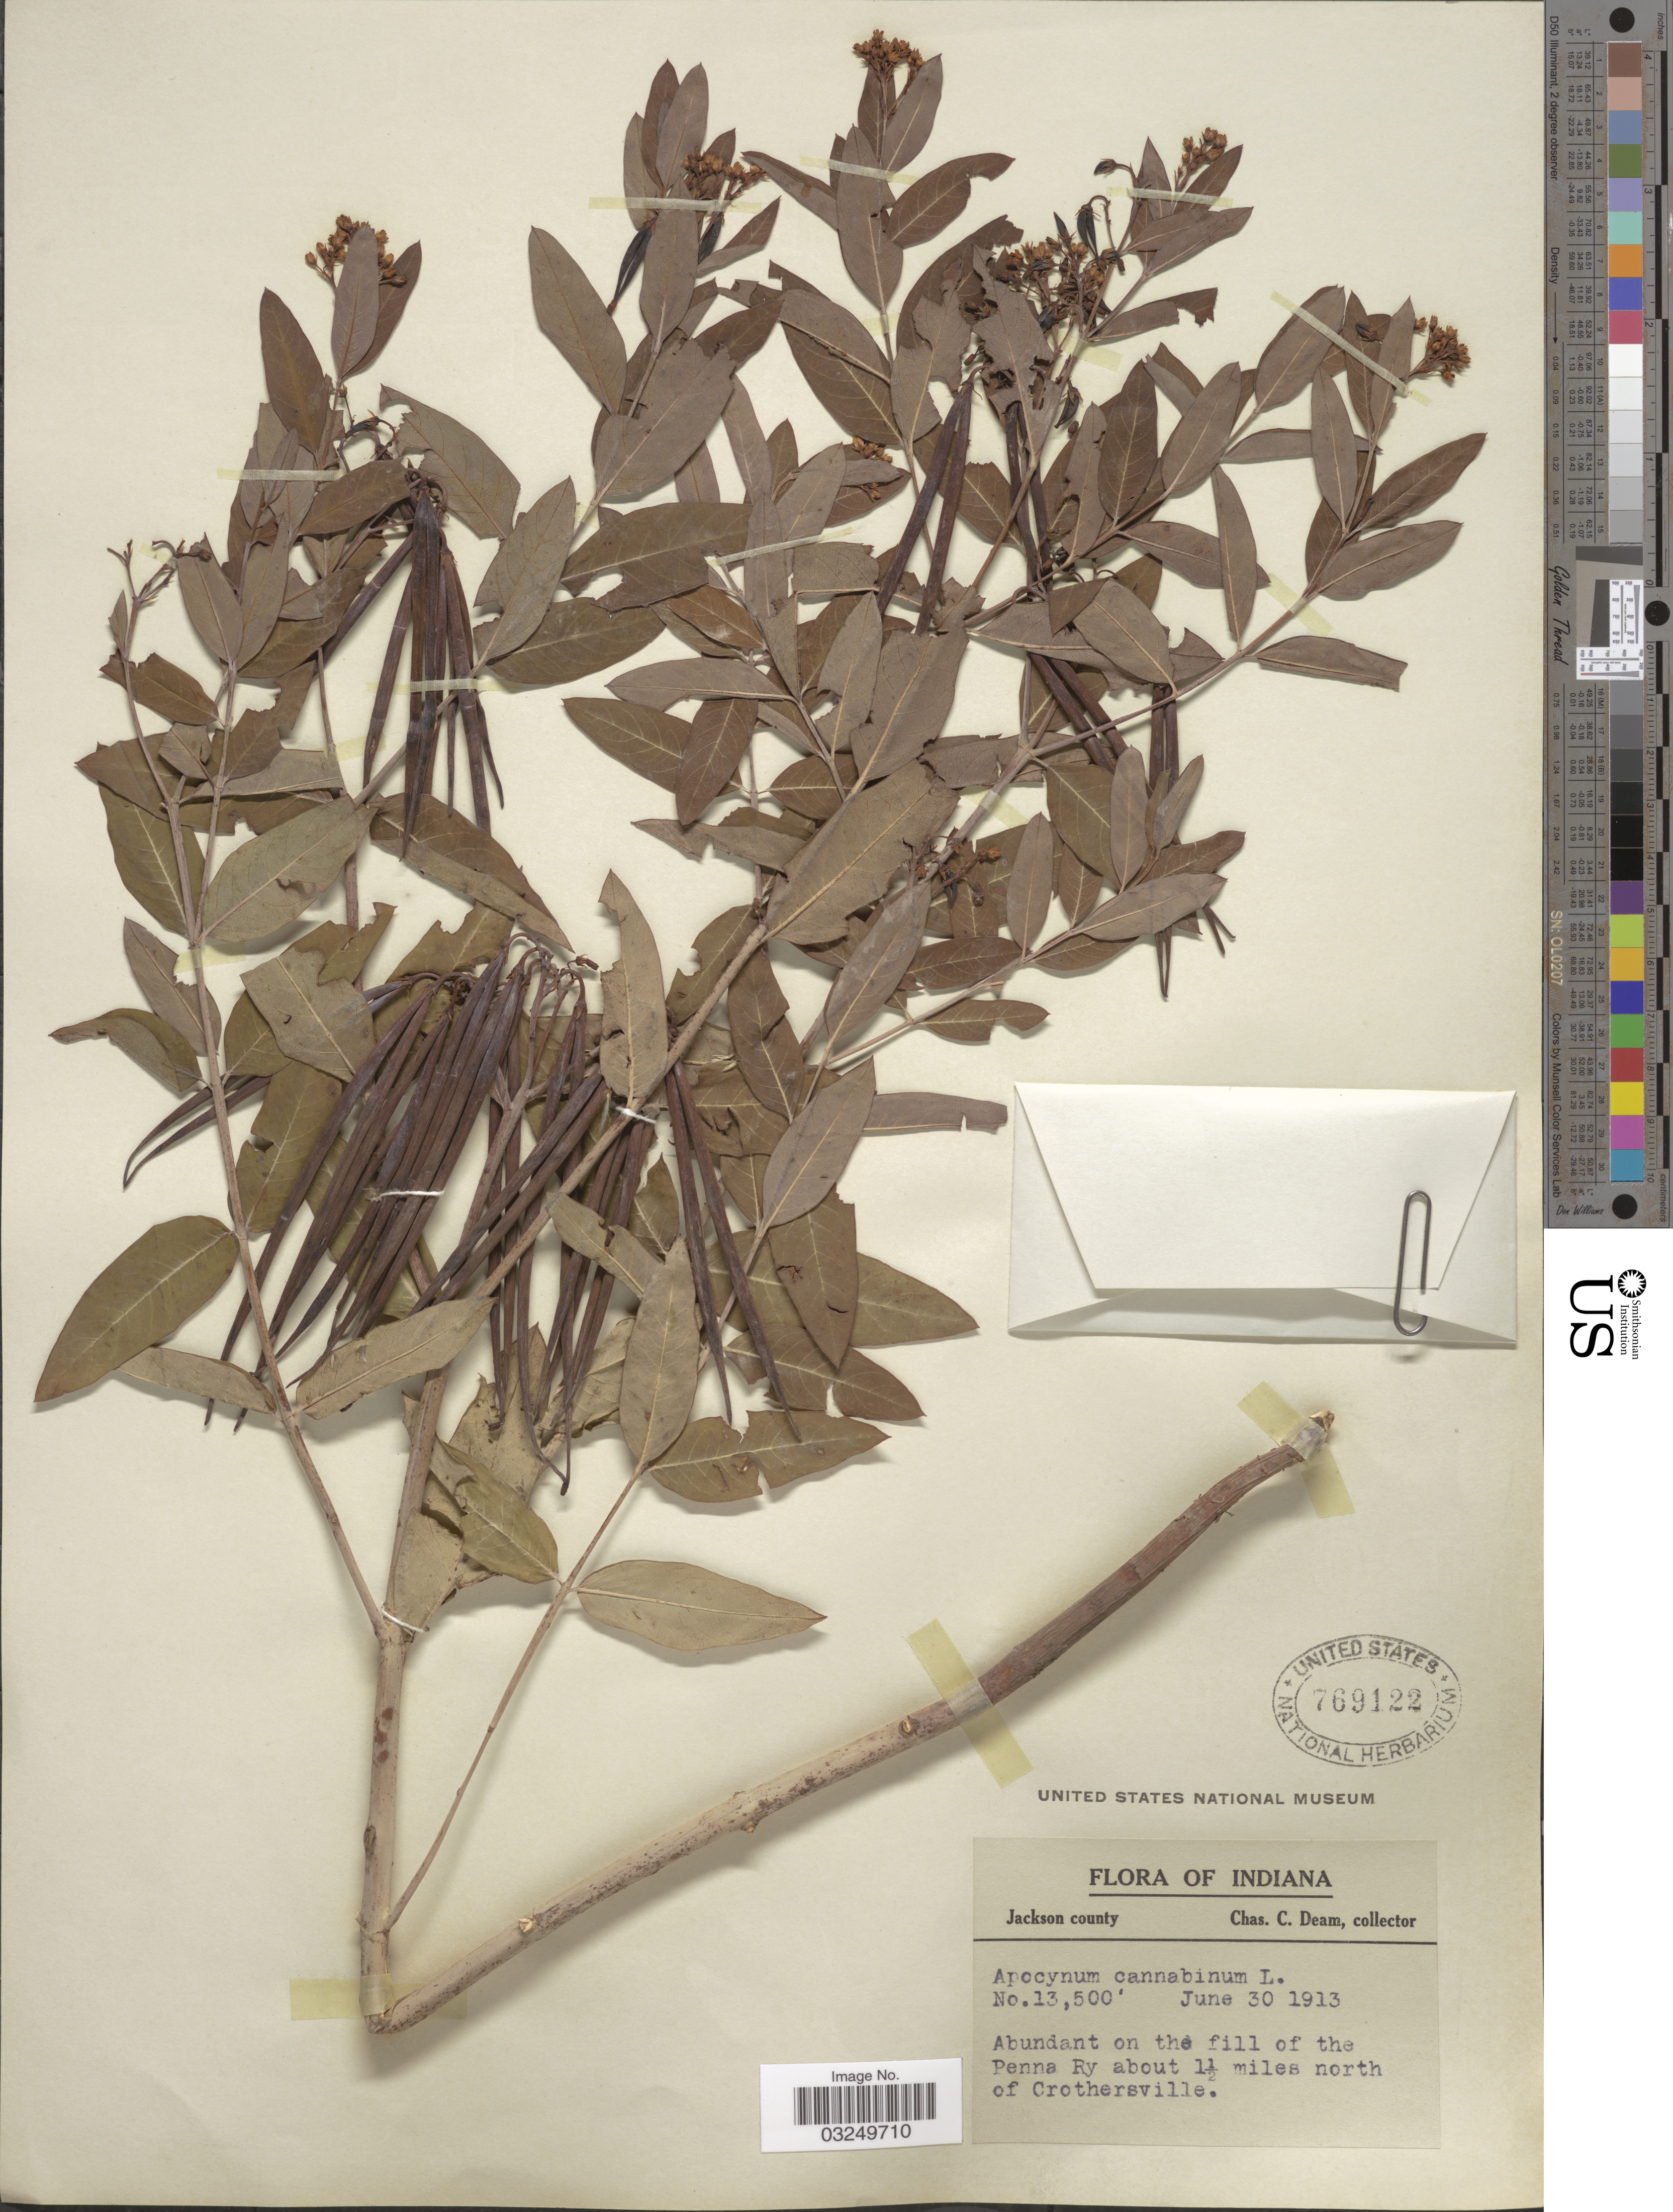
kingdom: Plantae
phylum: Tracheophyta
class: Magnoliopsida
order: Gentianales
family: Apocynaceae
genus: Apocynum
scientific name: Apocynum cannabinum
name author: L.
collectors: C. C. Deam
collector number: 13500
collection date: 1913-06-30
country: United States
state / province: Indiana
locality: On the fill of the Penna Ry about 1½ miles north of Crothersville.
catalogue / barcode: US 769122